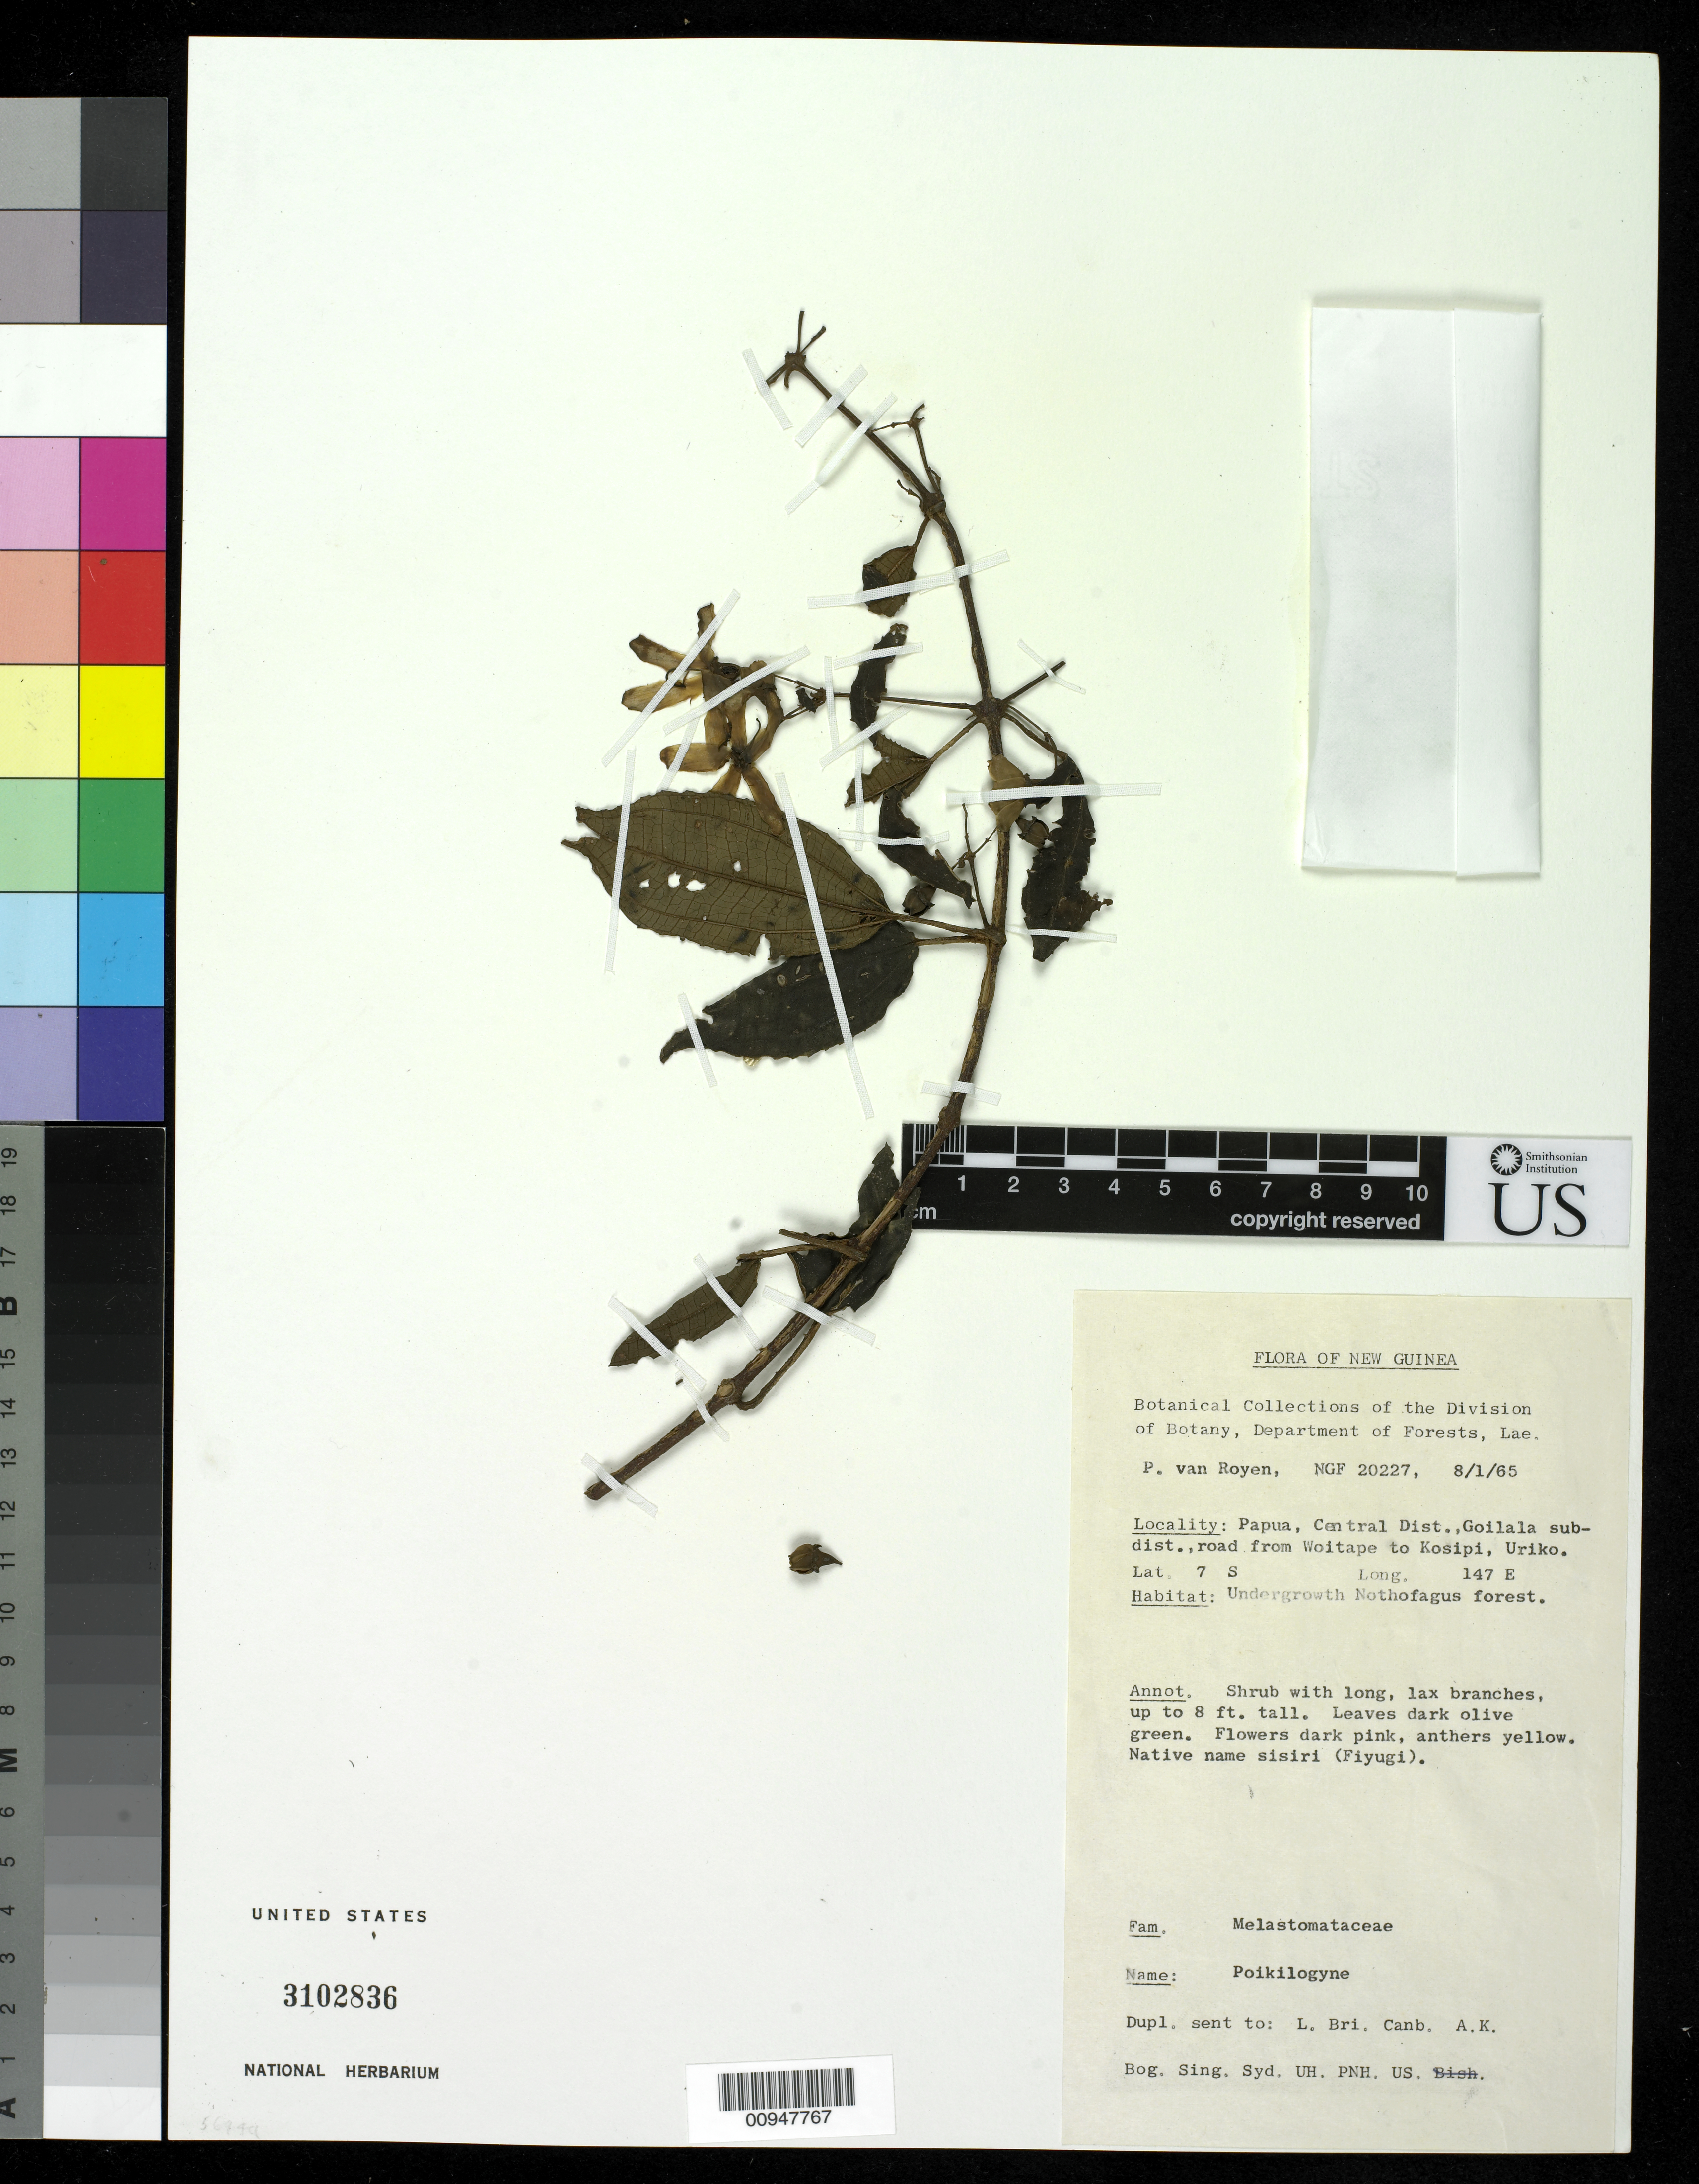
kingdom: Plantae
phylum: Tracheophyta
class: Magnoliopsida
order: Myrtales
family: Melastomataceae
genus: Poikilogyne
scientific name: Poikilogyne sp.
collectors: P. van Royen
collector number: NGF 20227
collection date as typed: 08 Jan 1965 or 01 Aug 1965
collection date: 1965-01-08 or 1965-08-01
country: Papua New Guinea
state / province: Central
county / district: Goilala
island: New Guinea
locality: Road from Woitape to Kosipi, Uriko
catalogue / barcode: US 3102836